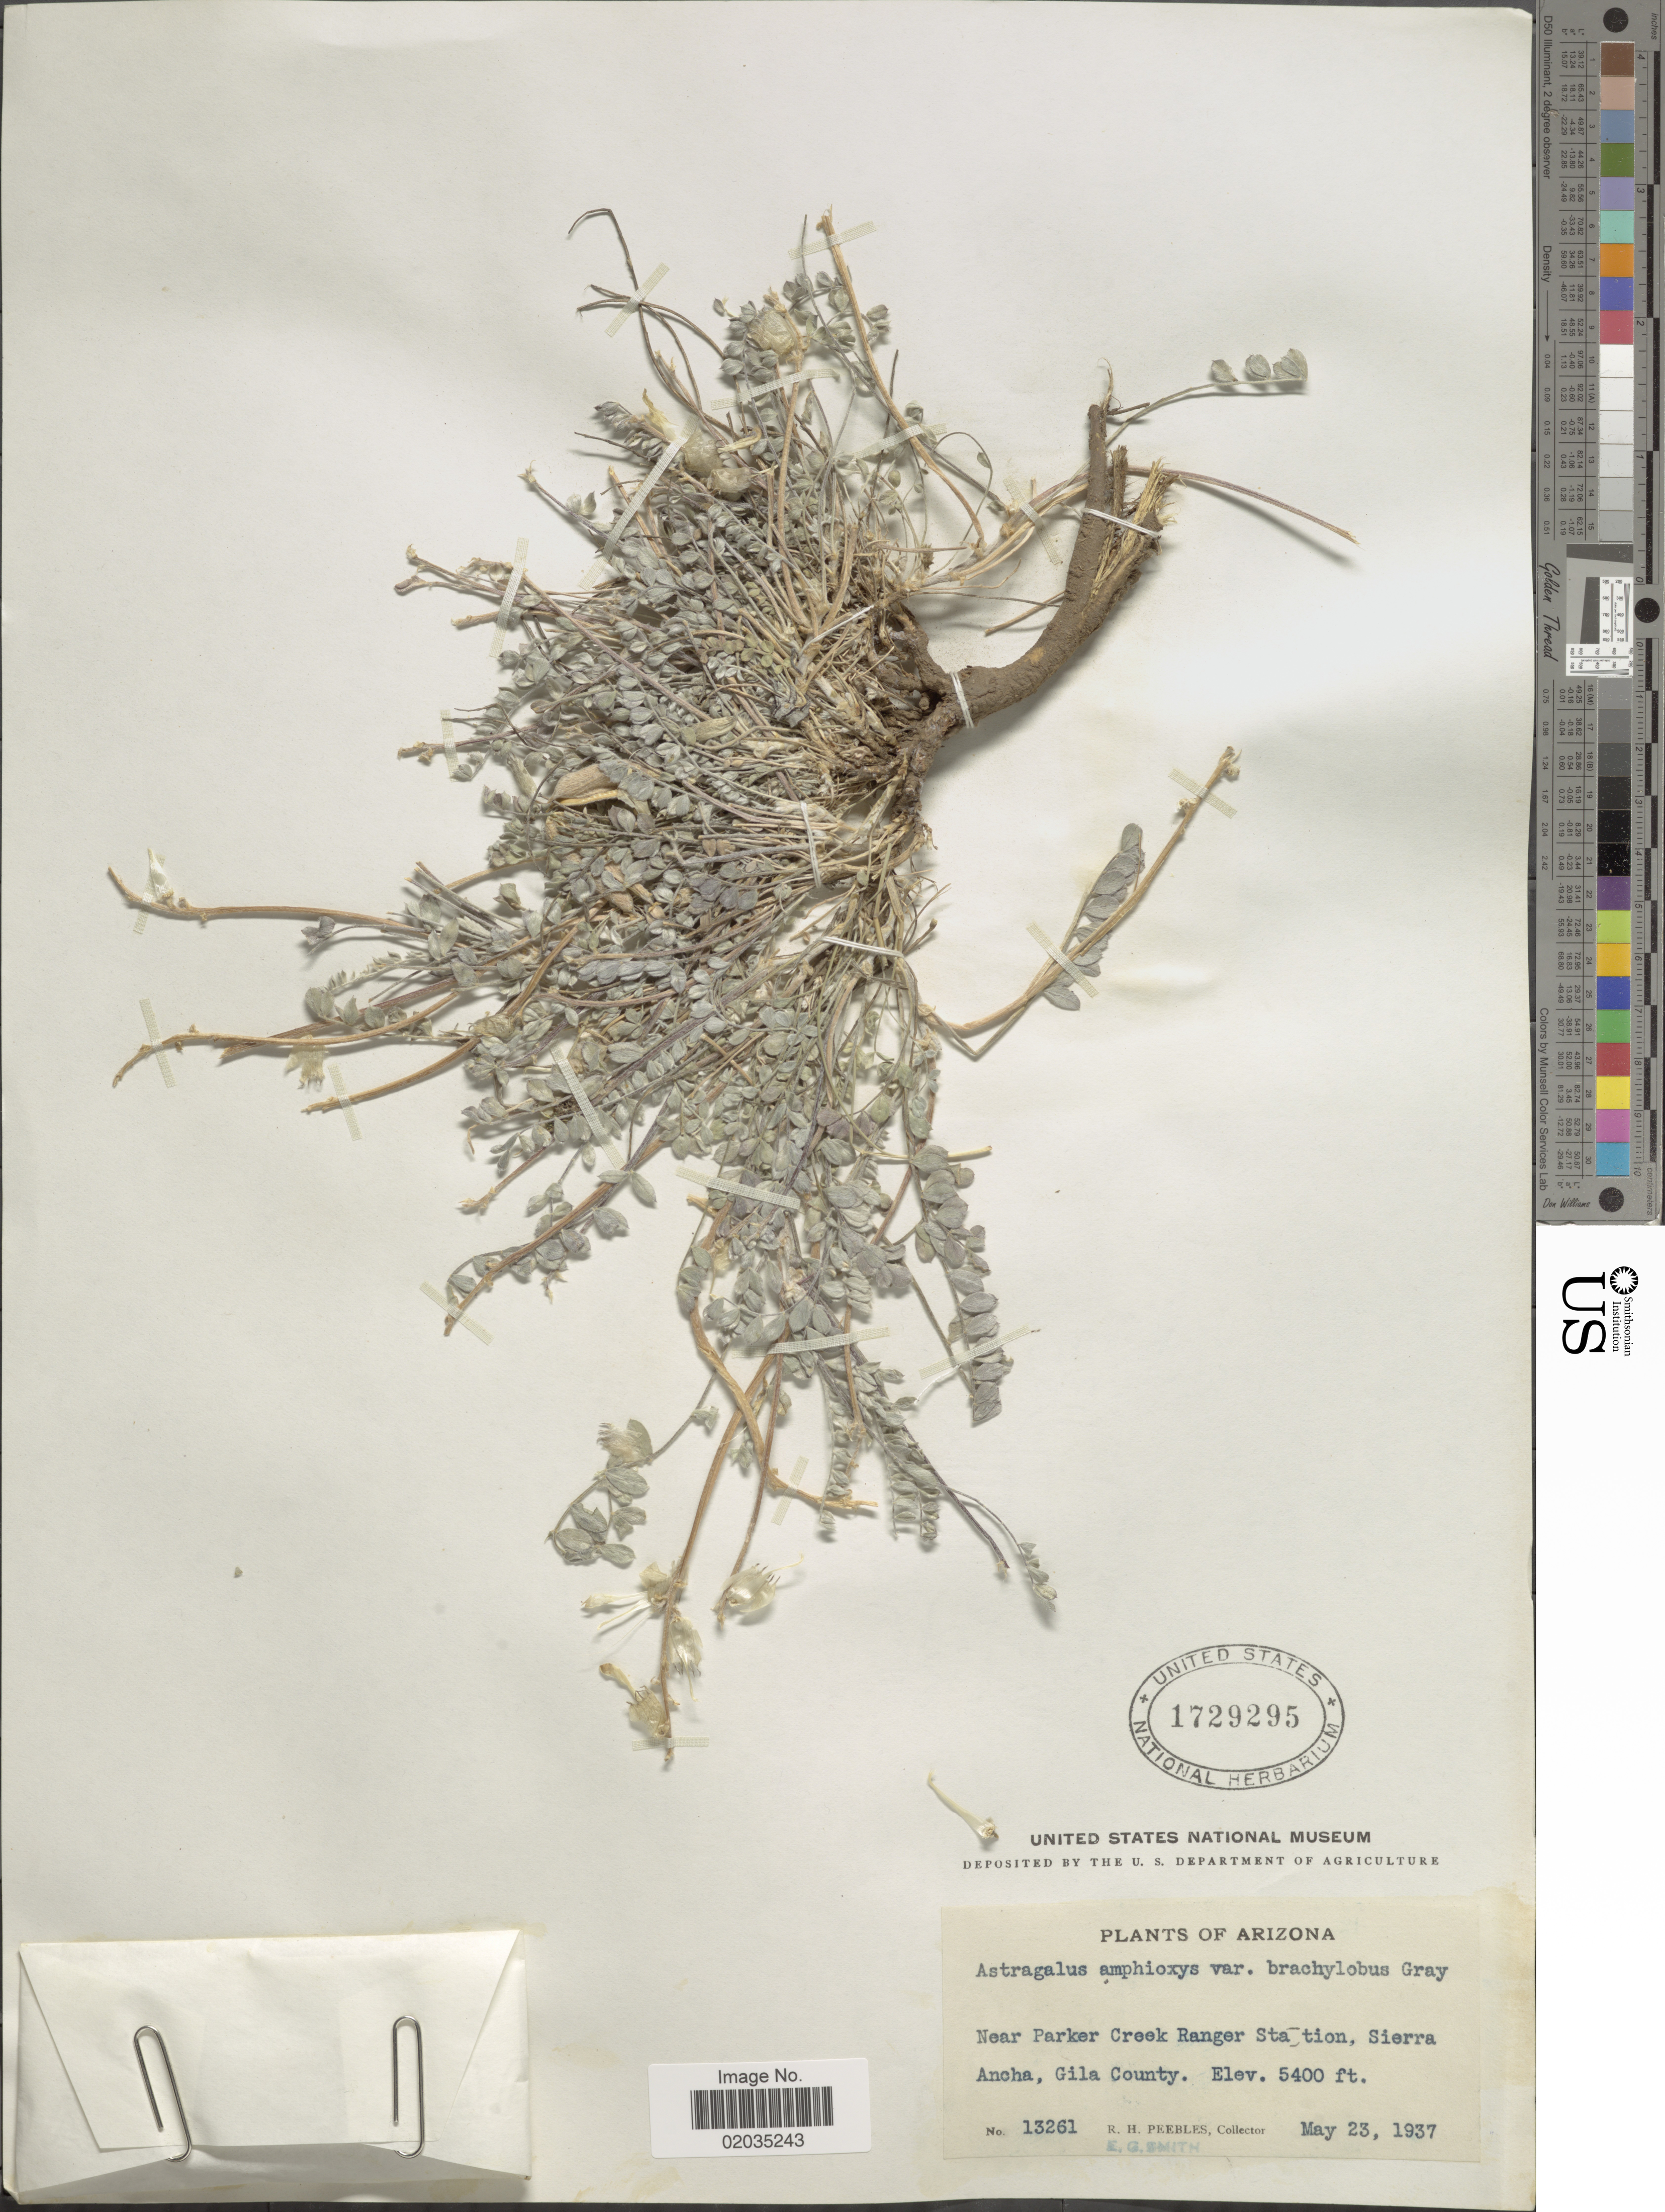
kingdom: Plantae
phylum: Tracheophyta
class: Magnoliopsida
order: Fabales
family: Fabaceae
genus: Astragalus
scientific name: Astragalus tephrodes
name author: A. Gray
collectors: R. H. Peebles & E. G. Smith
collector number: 13261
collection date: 1937-05-23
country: United States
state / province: Arizona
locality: Near Parker Creek Ranger Station, Sierra Ancha, Gila County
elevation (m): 1646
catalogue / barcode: US 1729295